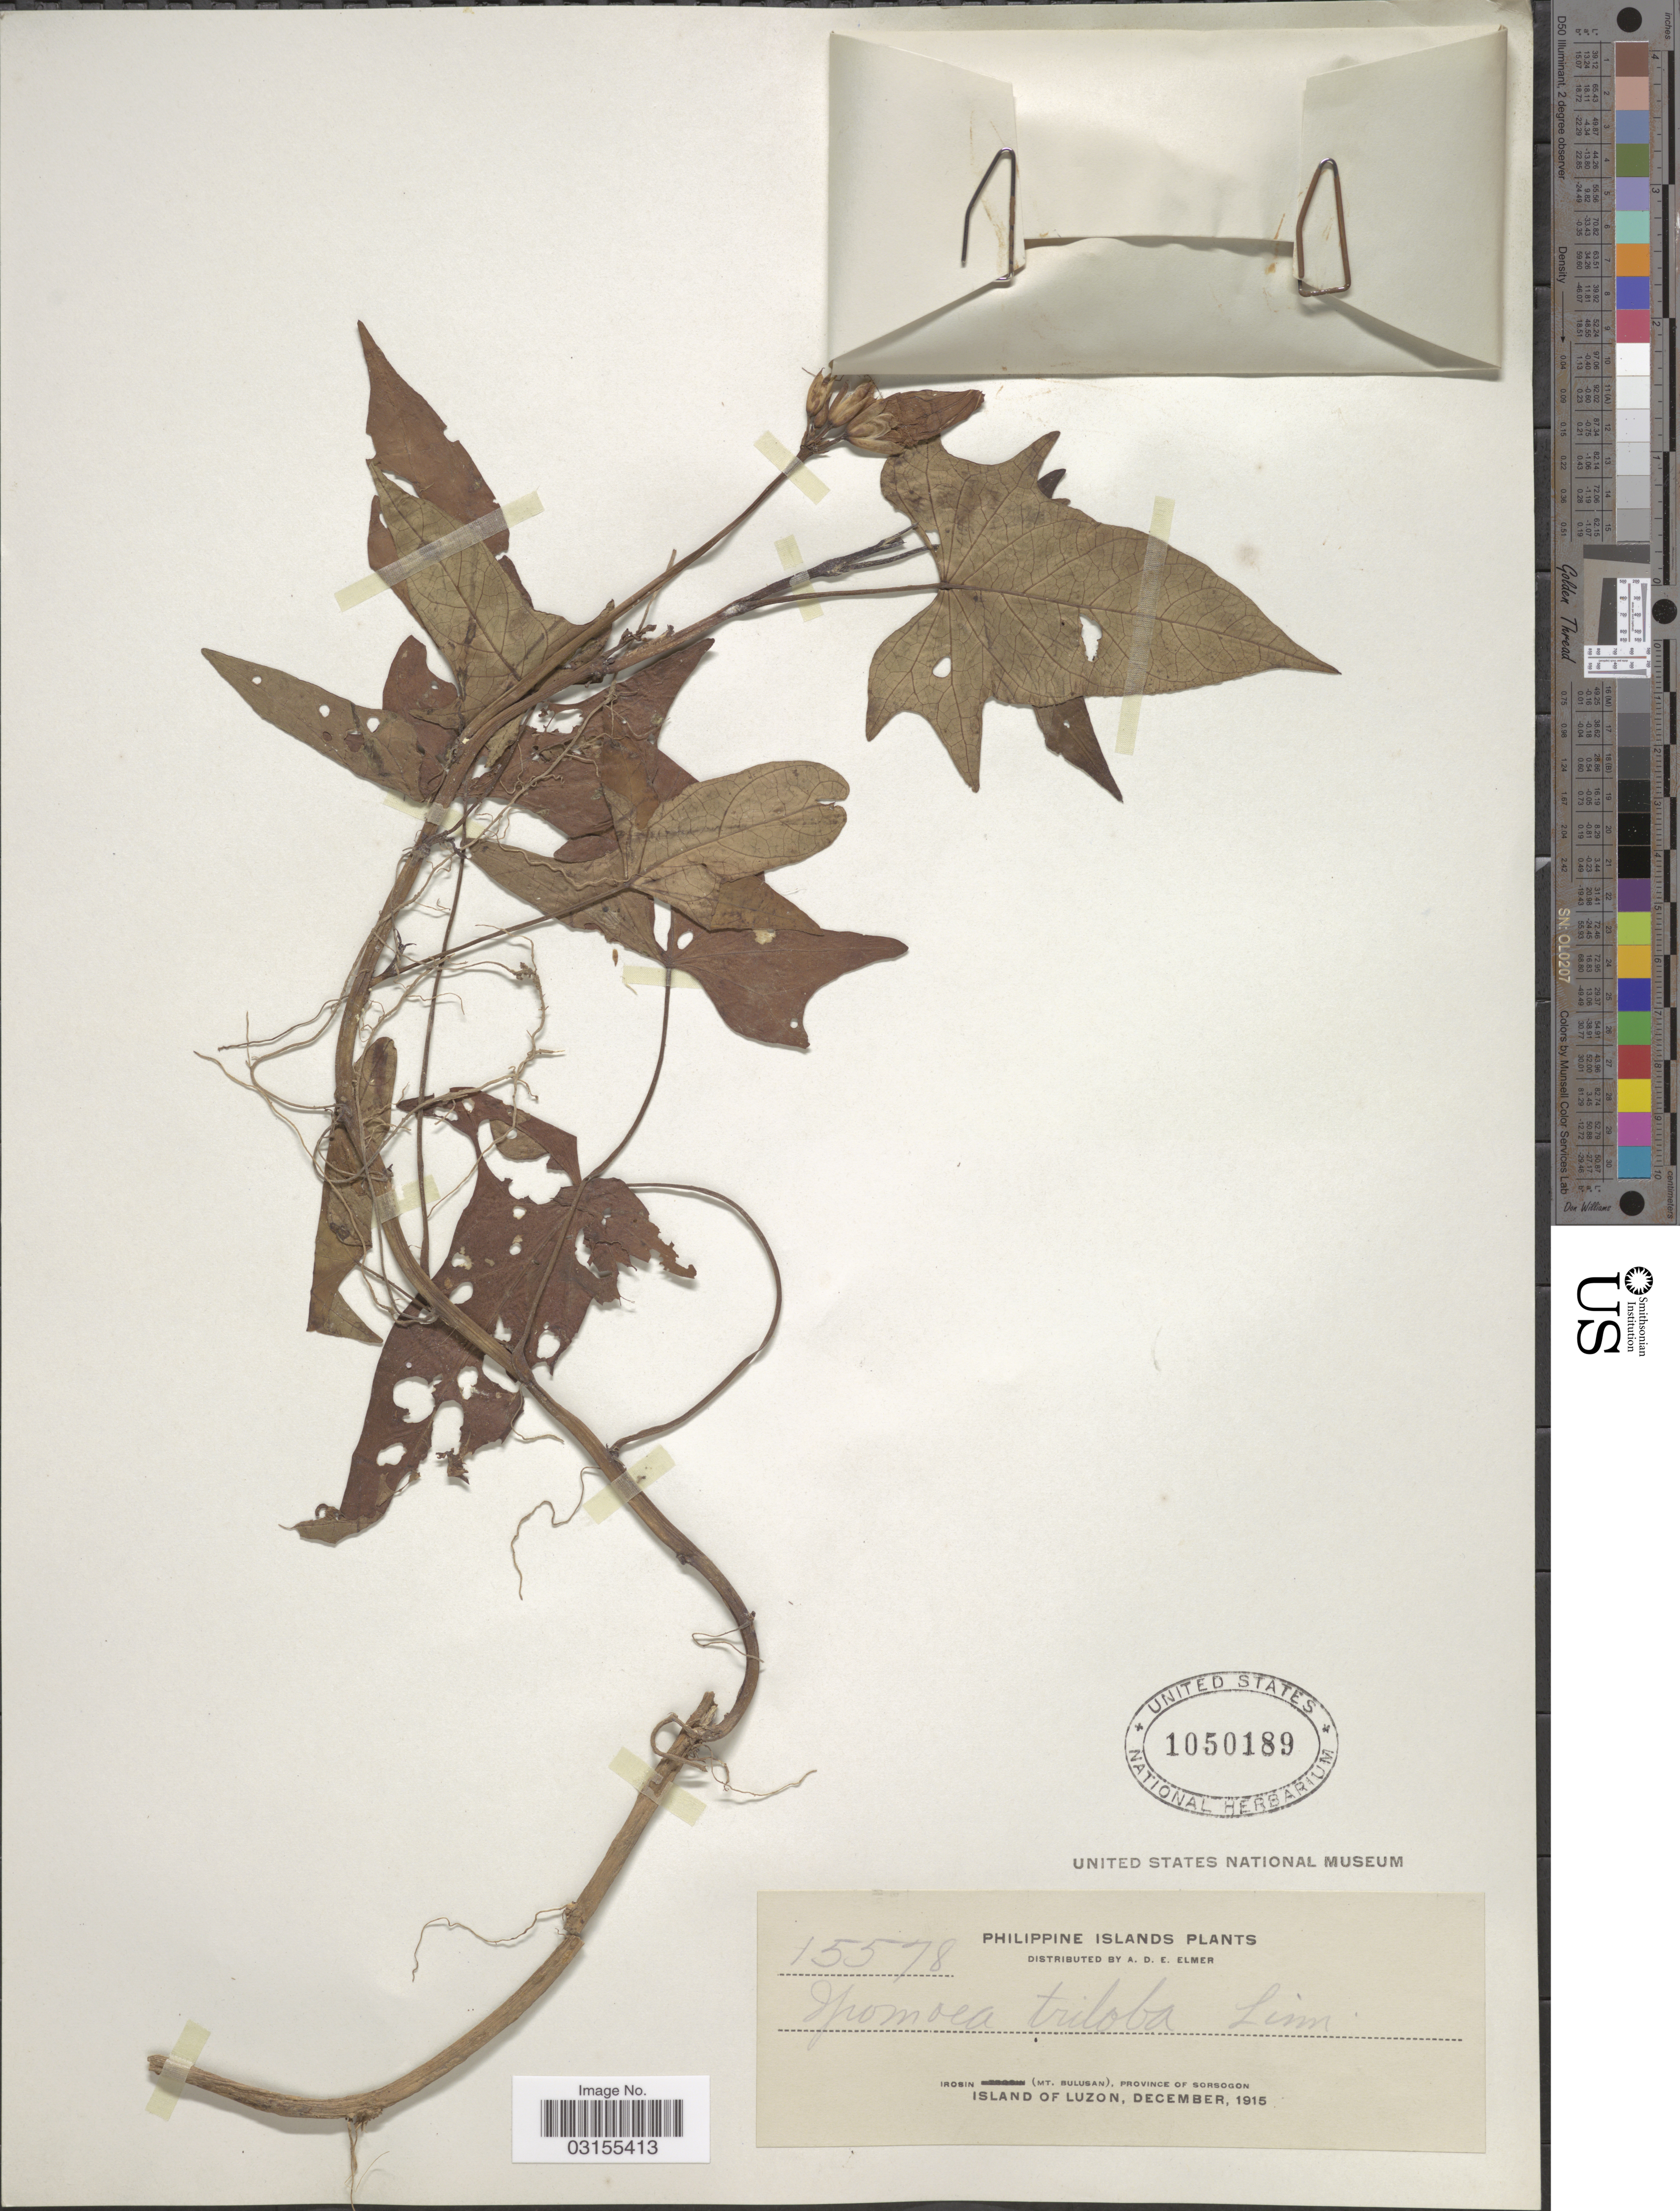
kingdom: Plantae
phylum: Tracheophyta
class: Magnoliopsida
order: Solanales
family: Convolvulaceae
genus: Ipomoea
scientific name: Ipomoea triloba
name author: L.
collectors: A. D. E. Elmer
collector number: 15578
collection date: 1915-12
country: Philippines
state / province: Bicol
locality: Irosin (Mt. Bulusan), Province of Sorsogon, Island of Luzon.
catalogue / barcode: US 1050189